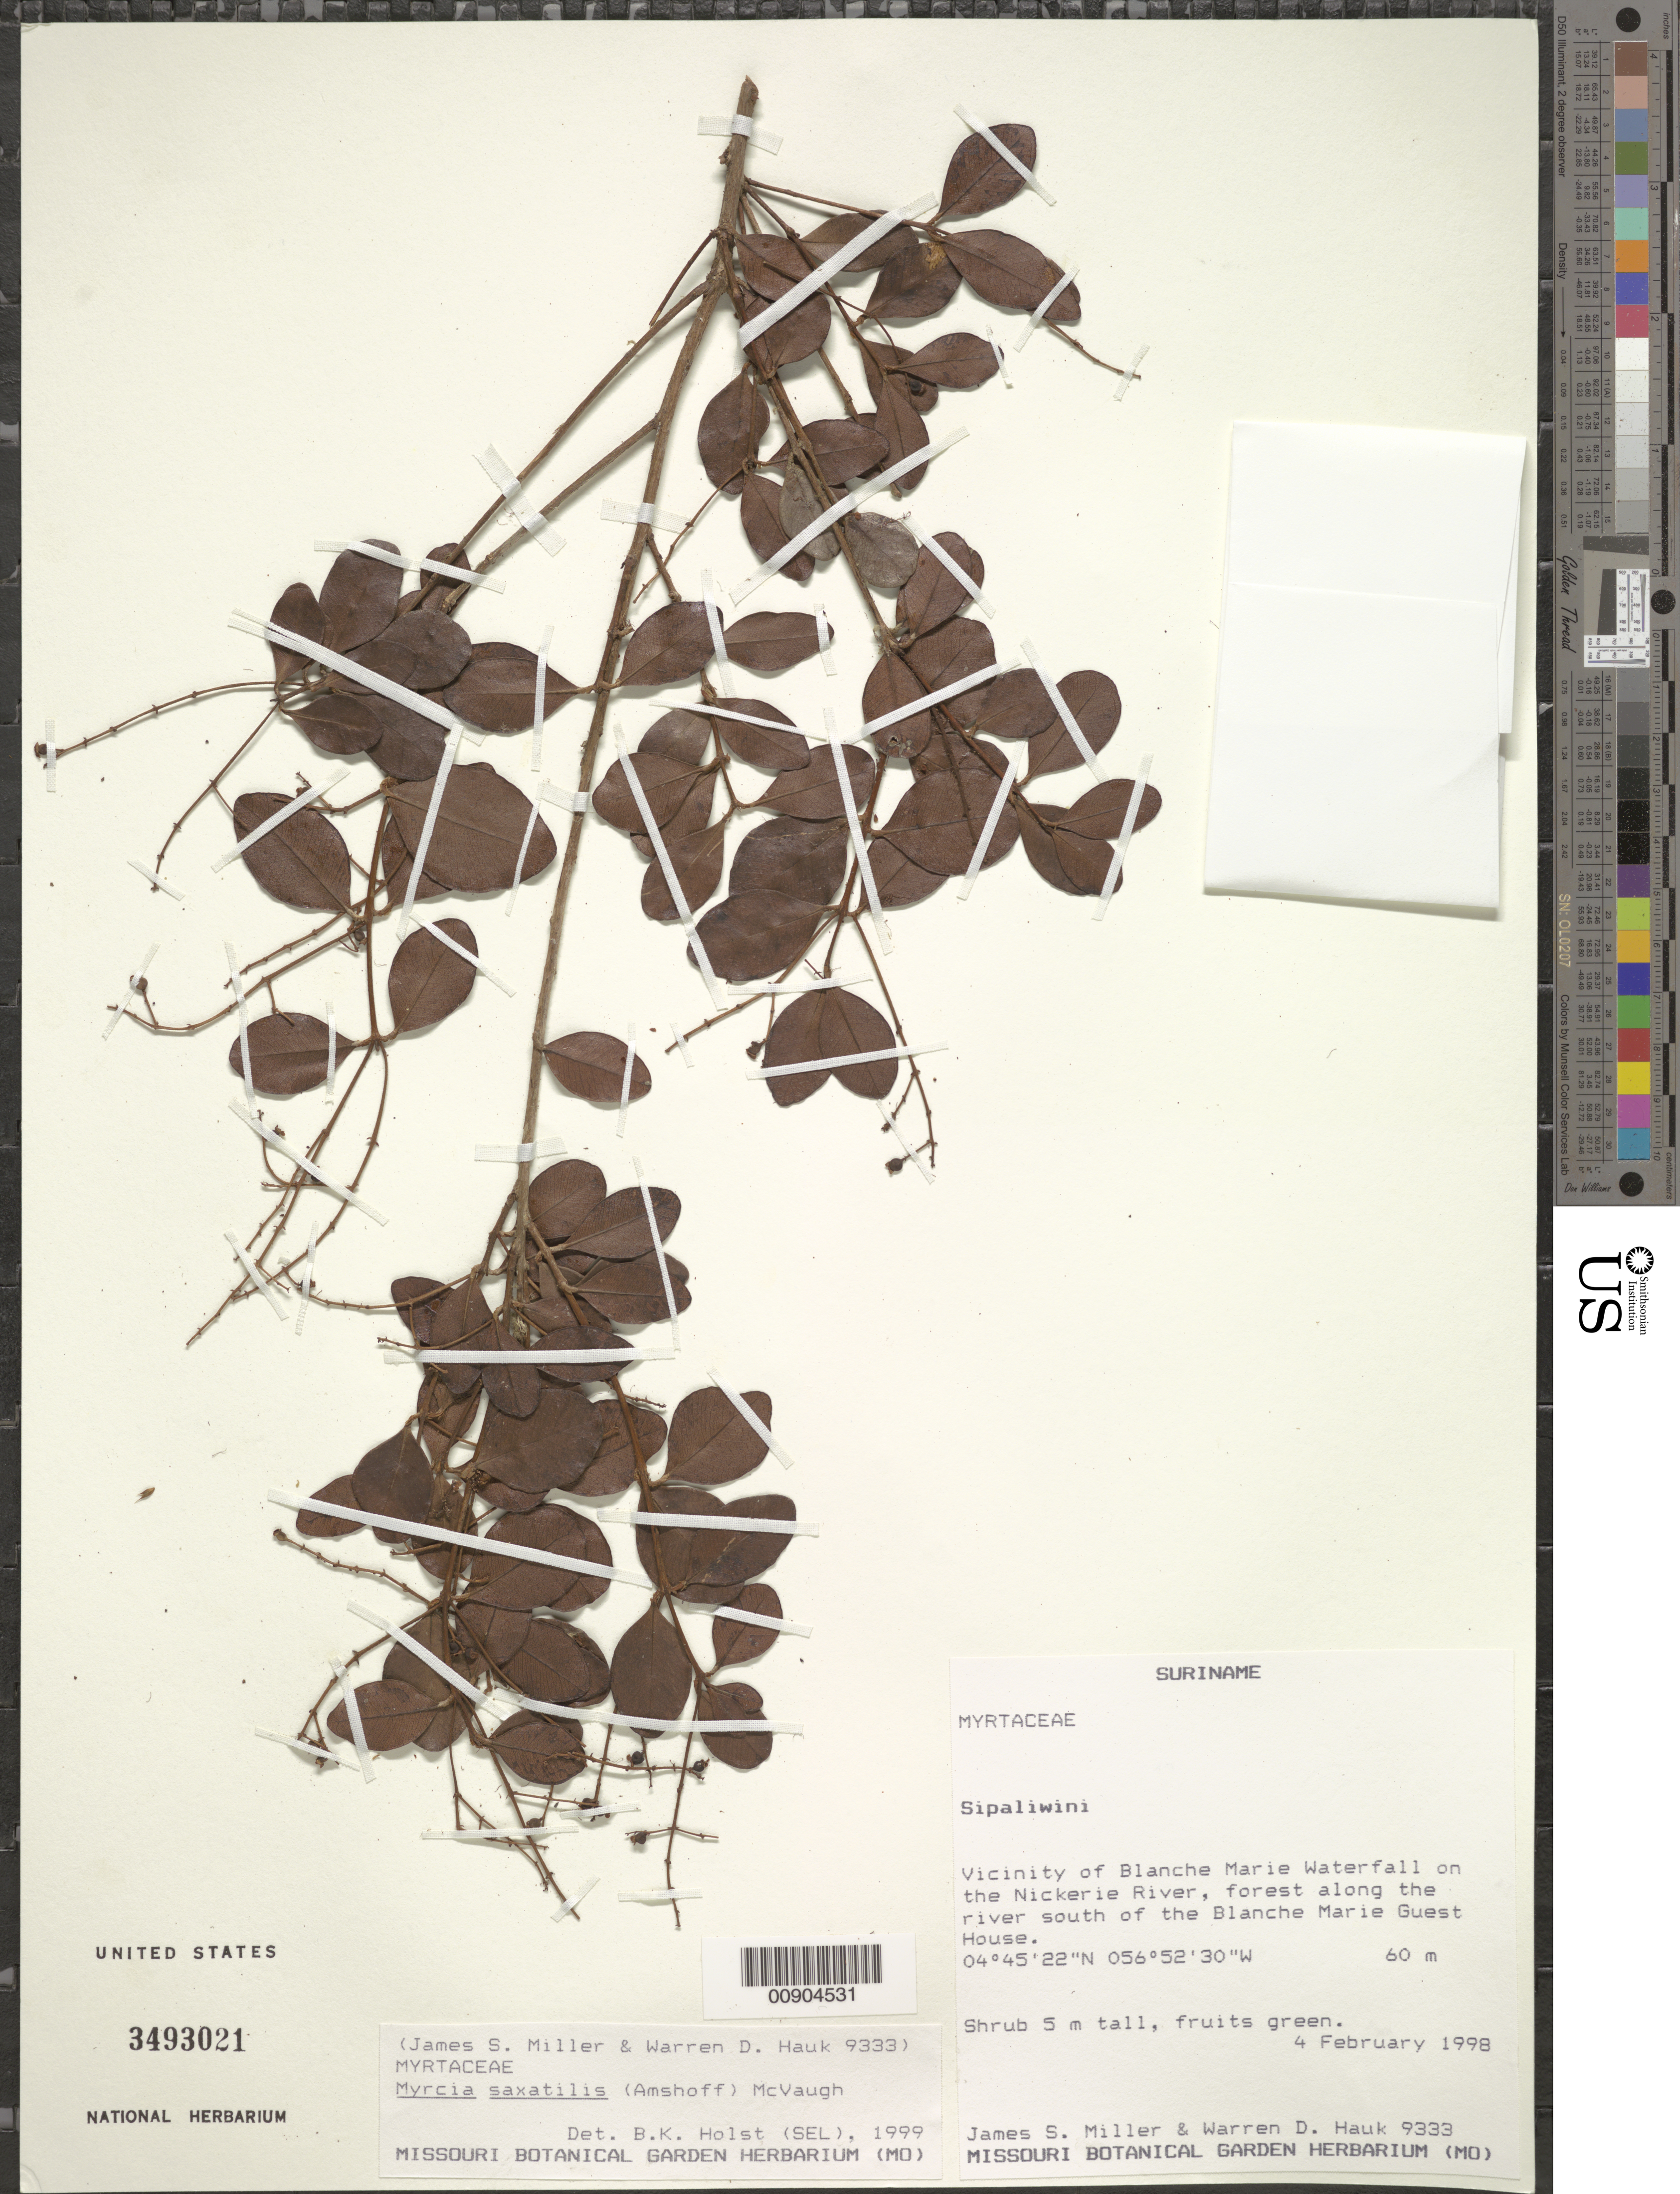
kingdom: Plantae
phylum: Tracheophyta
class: Magnoliopsida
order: Myrtales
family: Myrtaceae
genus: Myrcia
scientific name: Myrcia saxatilis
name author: (Amshoff) McVaugh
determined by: Holst, Bruce K.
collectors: J. S. Miller & W. Hauk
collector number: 9333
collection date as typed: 4-Feb-98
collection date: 1998-02-04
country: Suriname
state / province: Sipaliwini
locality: Blanche Marie falls, vic., on Nickerie R., S of Blanche Marie Guest House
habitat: Forest along the river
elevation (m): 60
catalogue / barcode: US 3493021